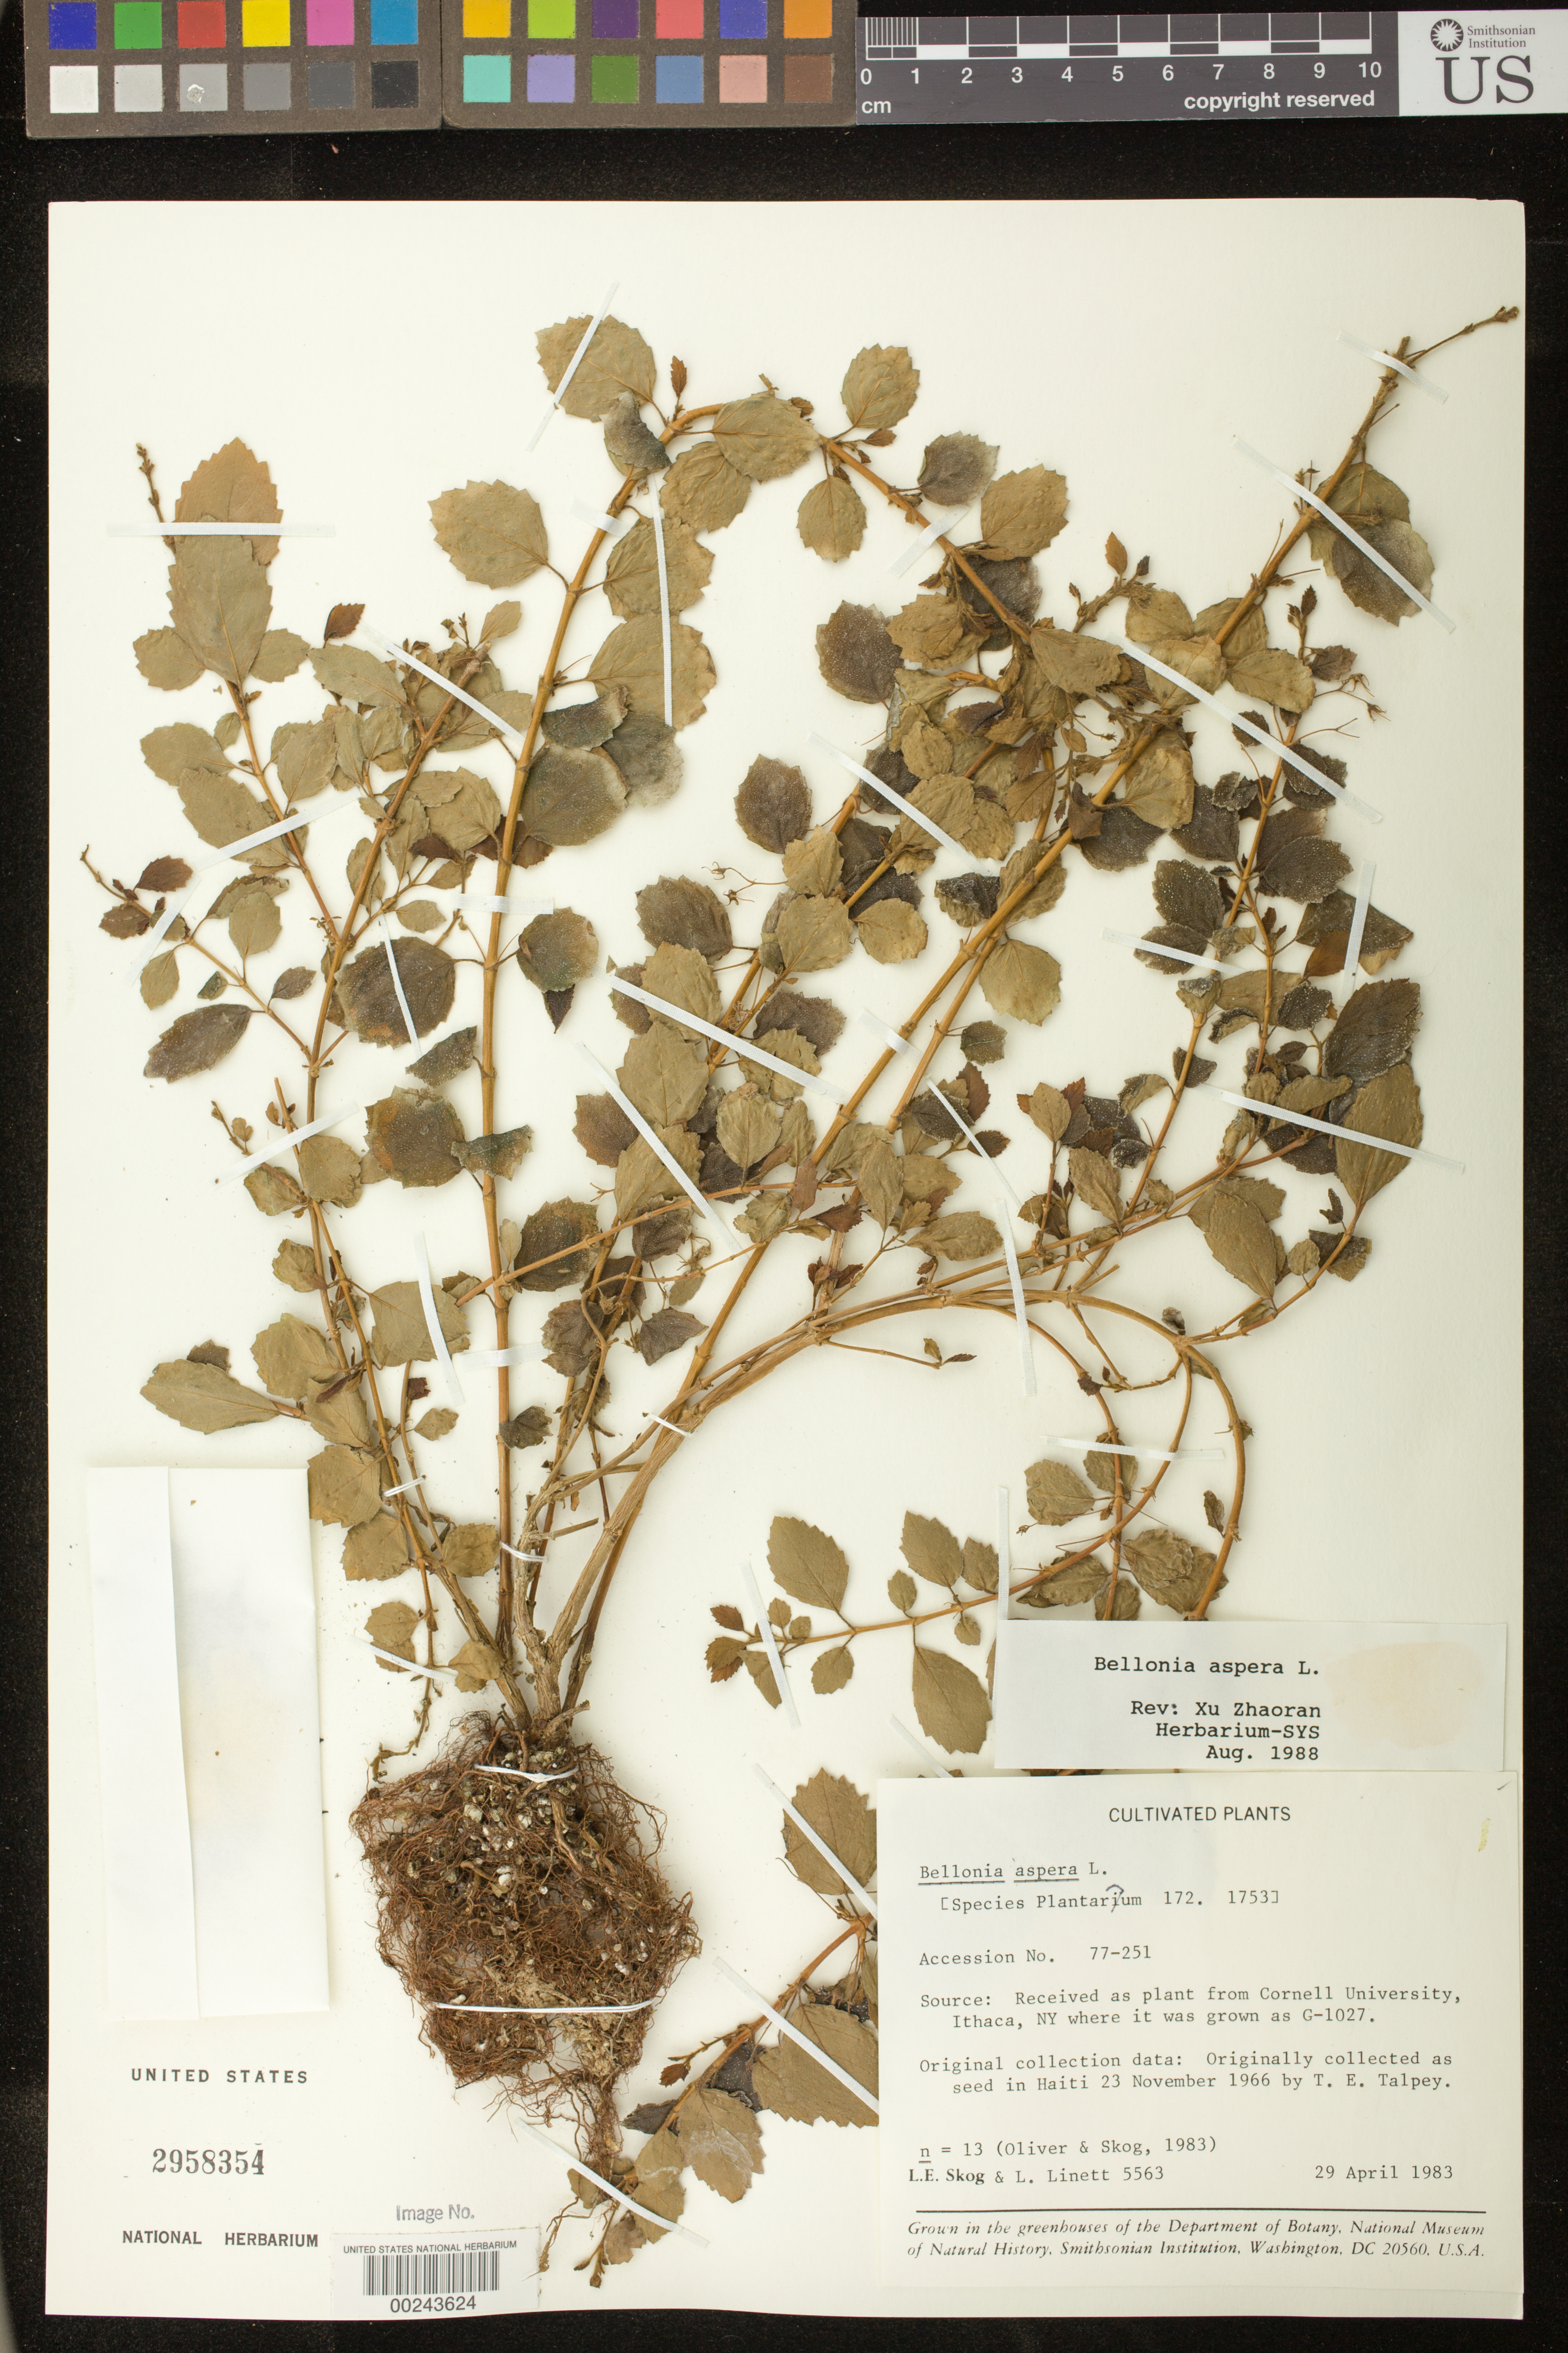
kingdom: Plantae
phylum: Tracheophyta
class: Magnoliopsida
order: Lamiales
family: Gesneriaceae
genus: Bellonia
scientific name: Bellonia aspera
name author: L.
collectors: L. E. Skog & L. Linett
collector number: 5563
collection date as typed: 29 Apr 1983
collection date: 1983-04-29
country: Haiti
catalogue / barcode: US 2958354